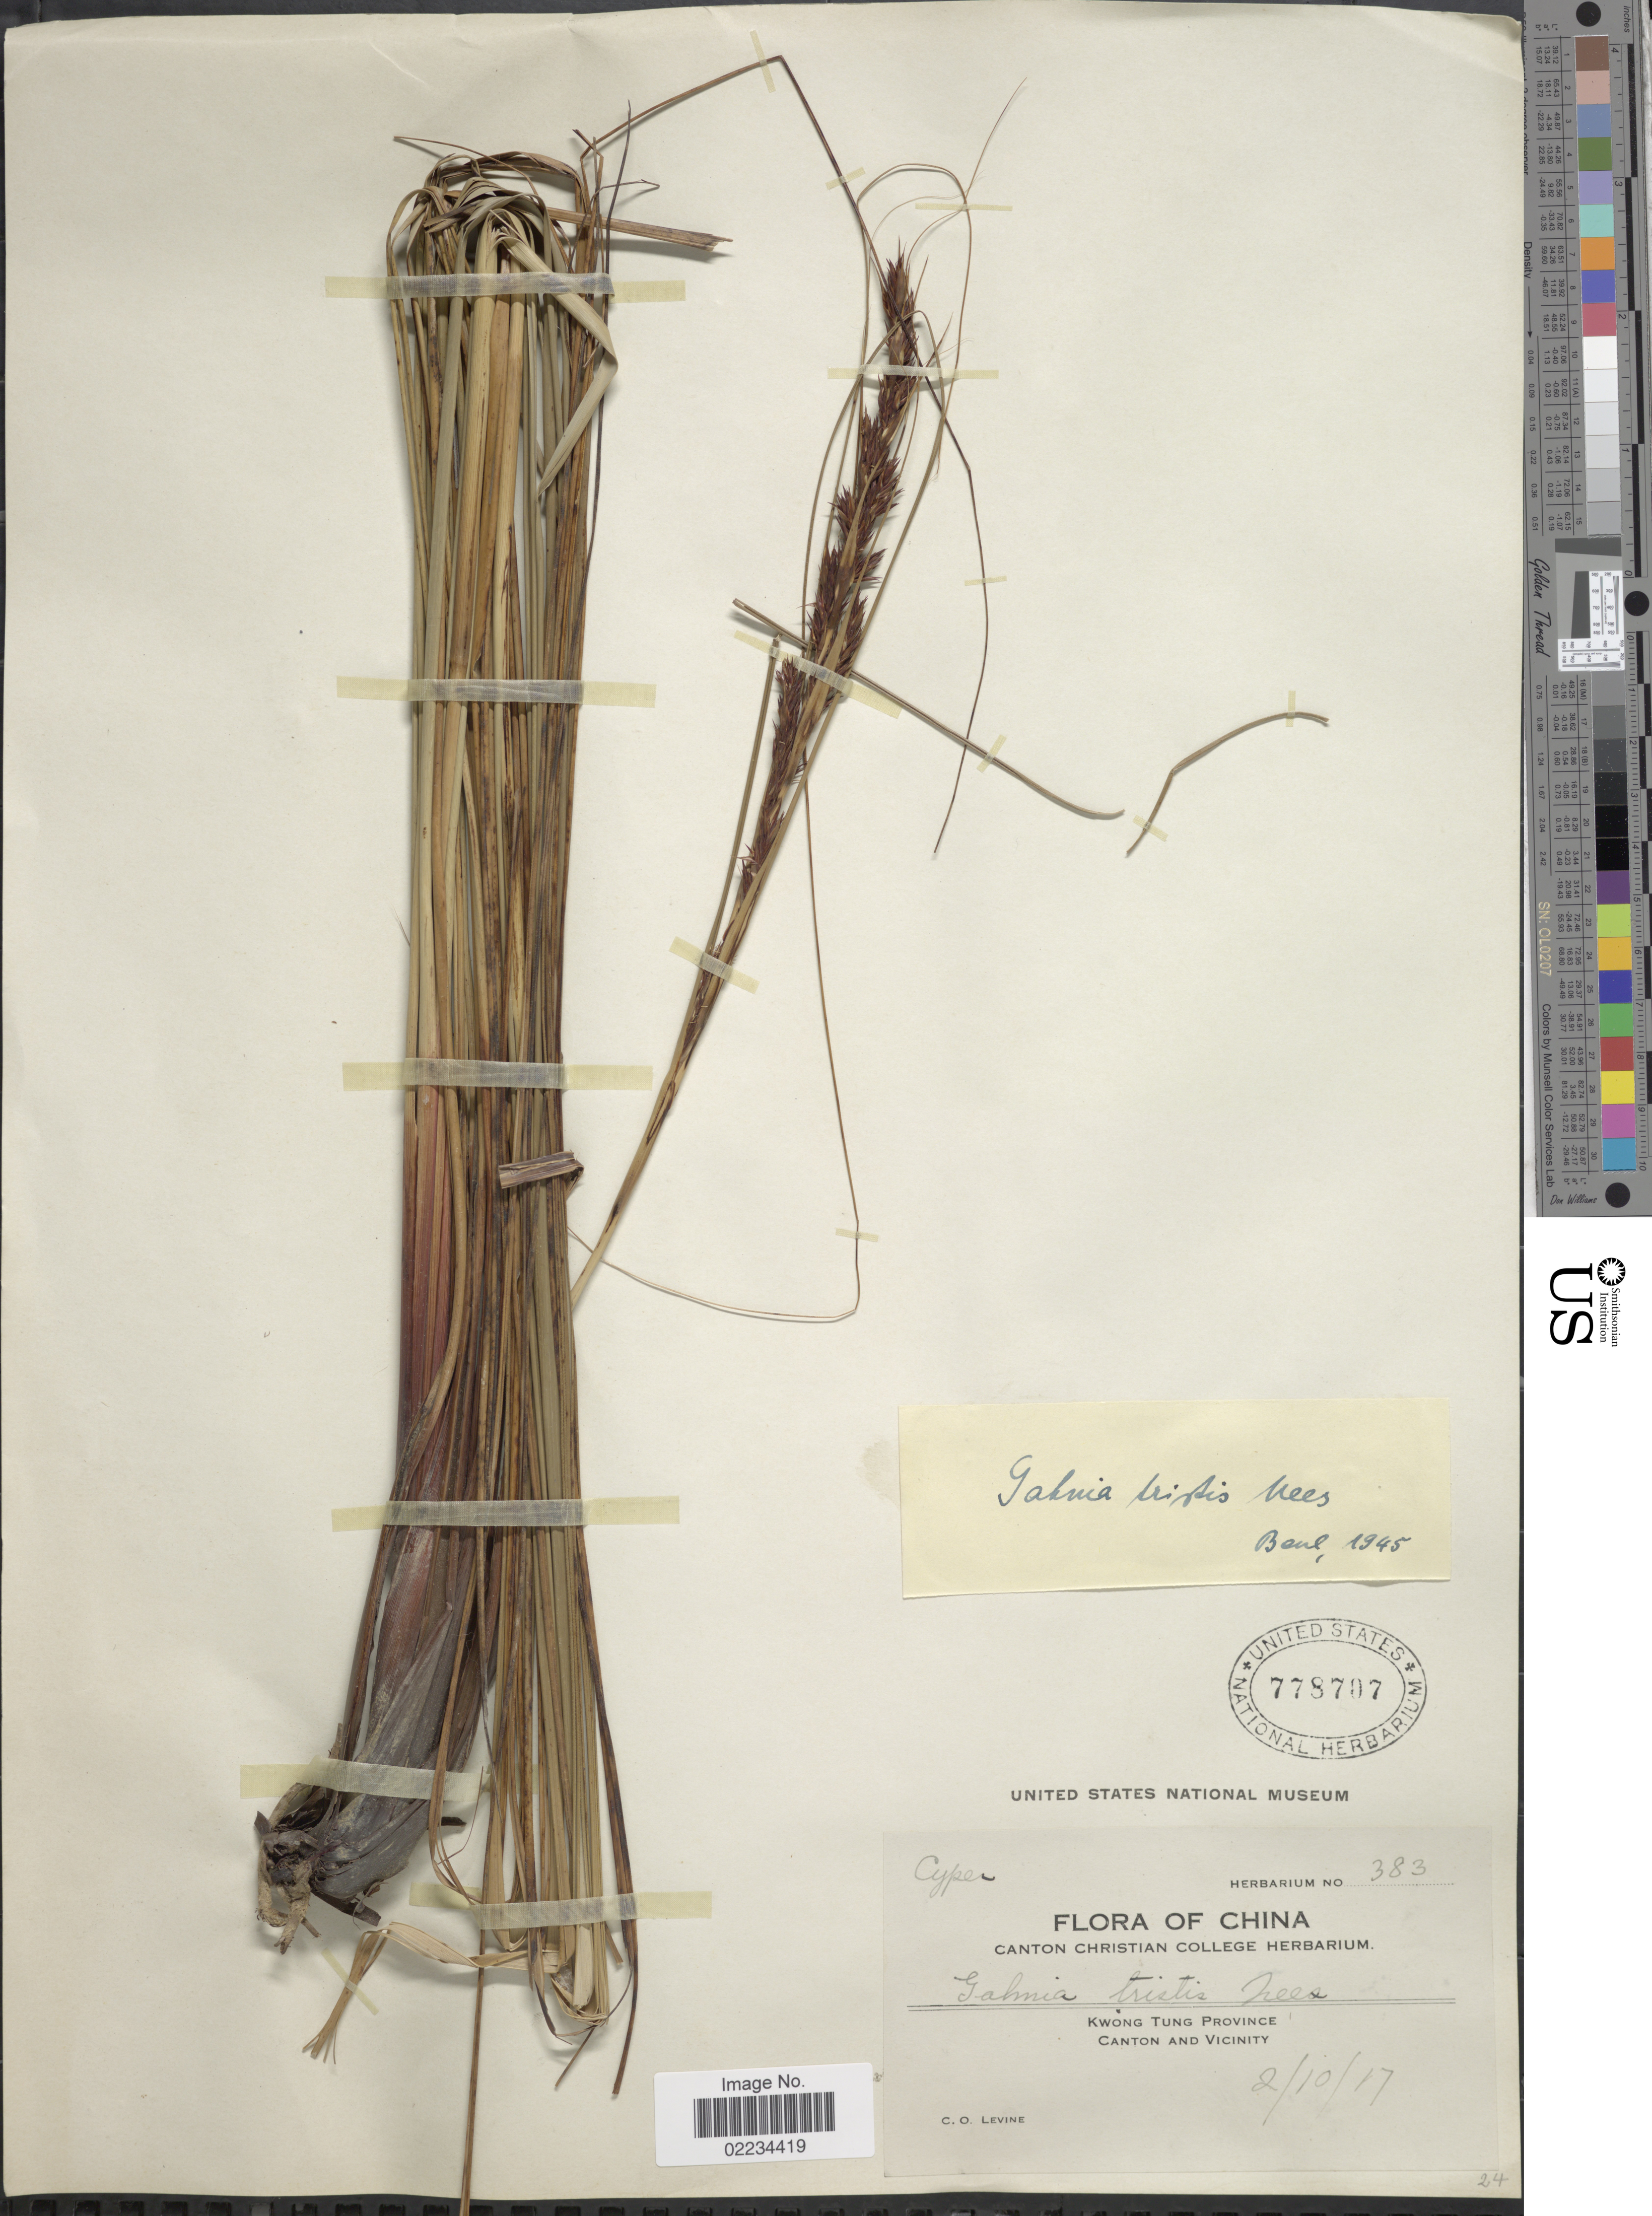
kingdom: Plantae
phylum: Tracheophyta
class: Liliopsida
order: Poales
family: Cyperaceae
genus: Gahnia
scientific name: Gahnia tristis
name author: Nees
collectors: C. O. Levine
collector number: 383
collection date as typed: Transcribed d/m/y: 2/10/17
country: China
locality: Kwong Tung Province, Canton and Vicinity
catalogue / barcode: US 778707